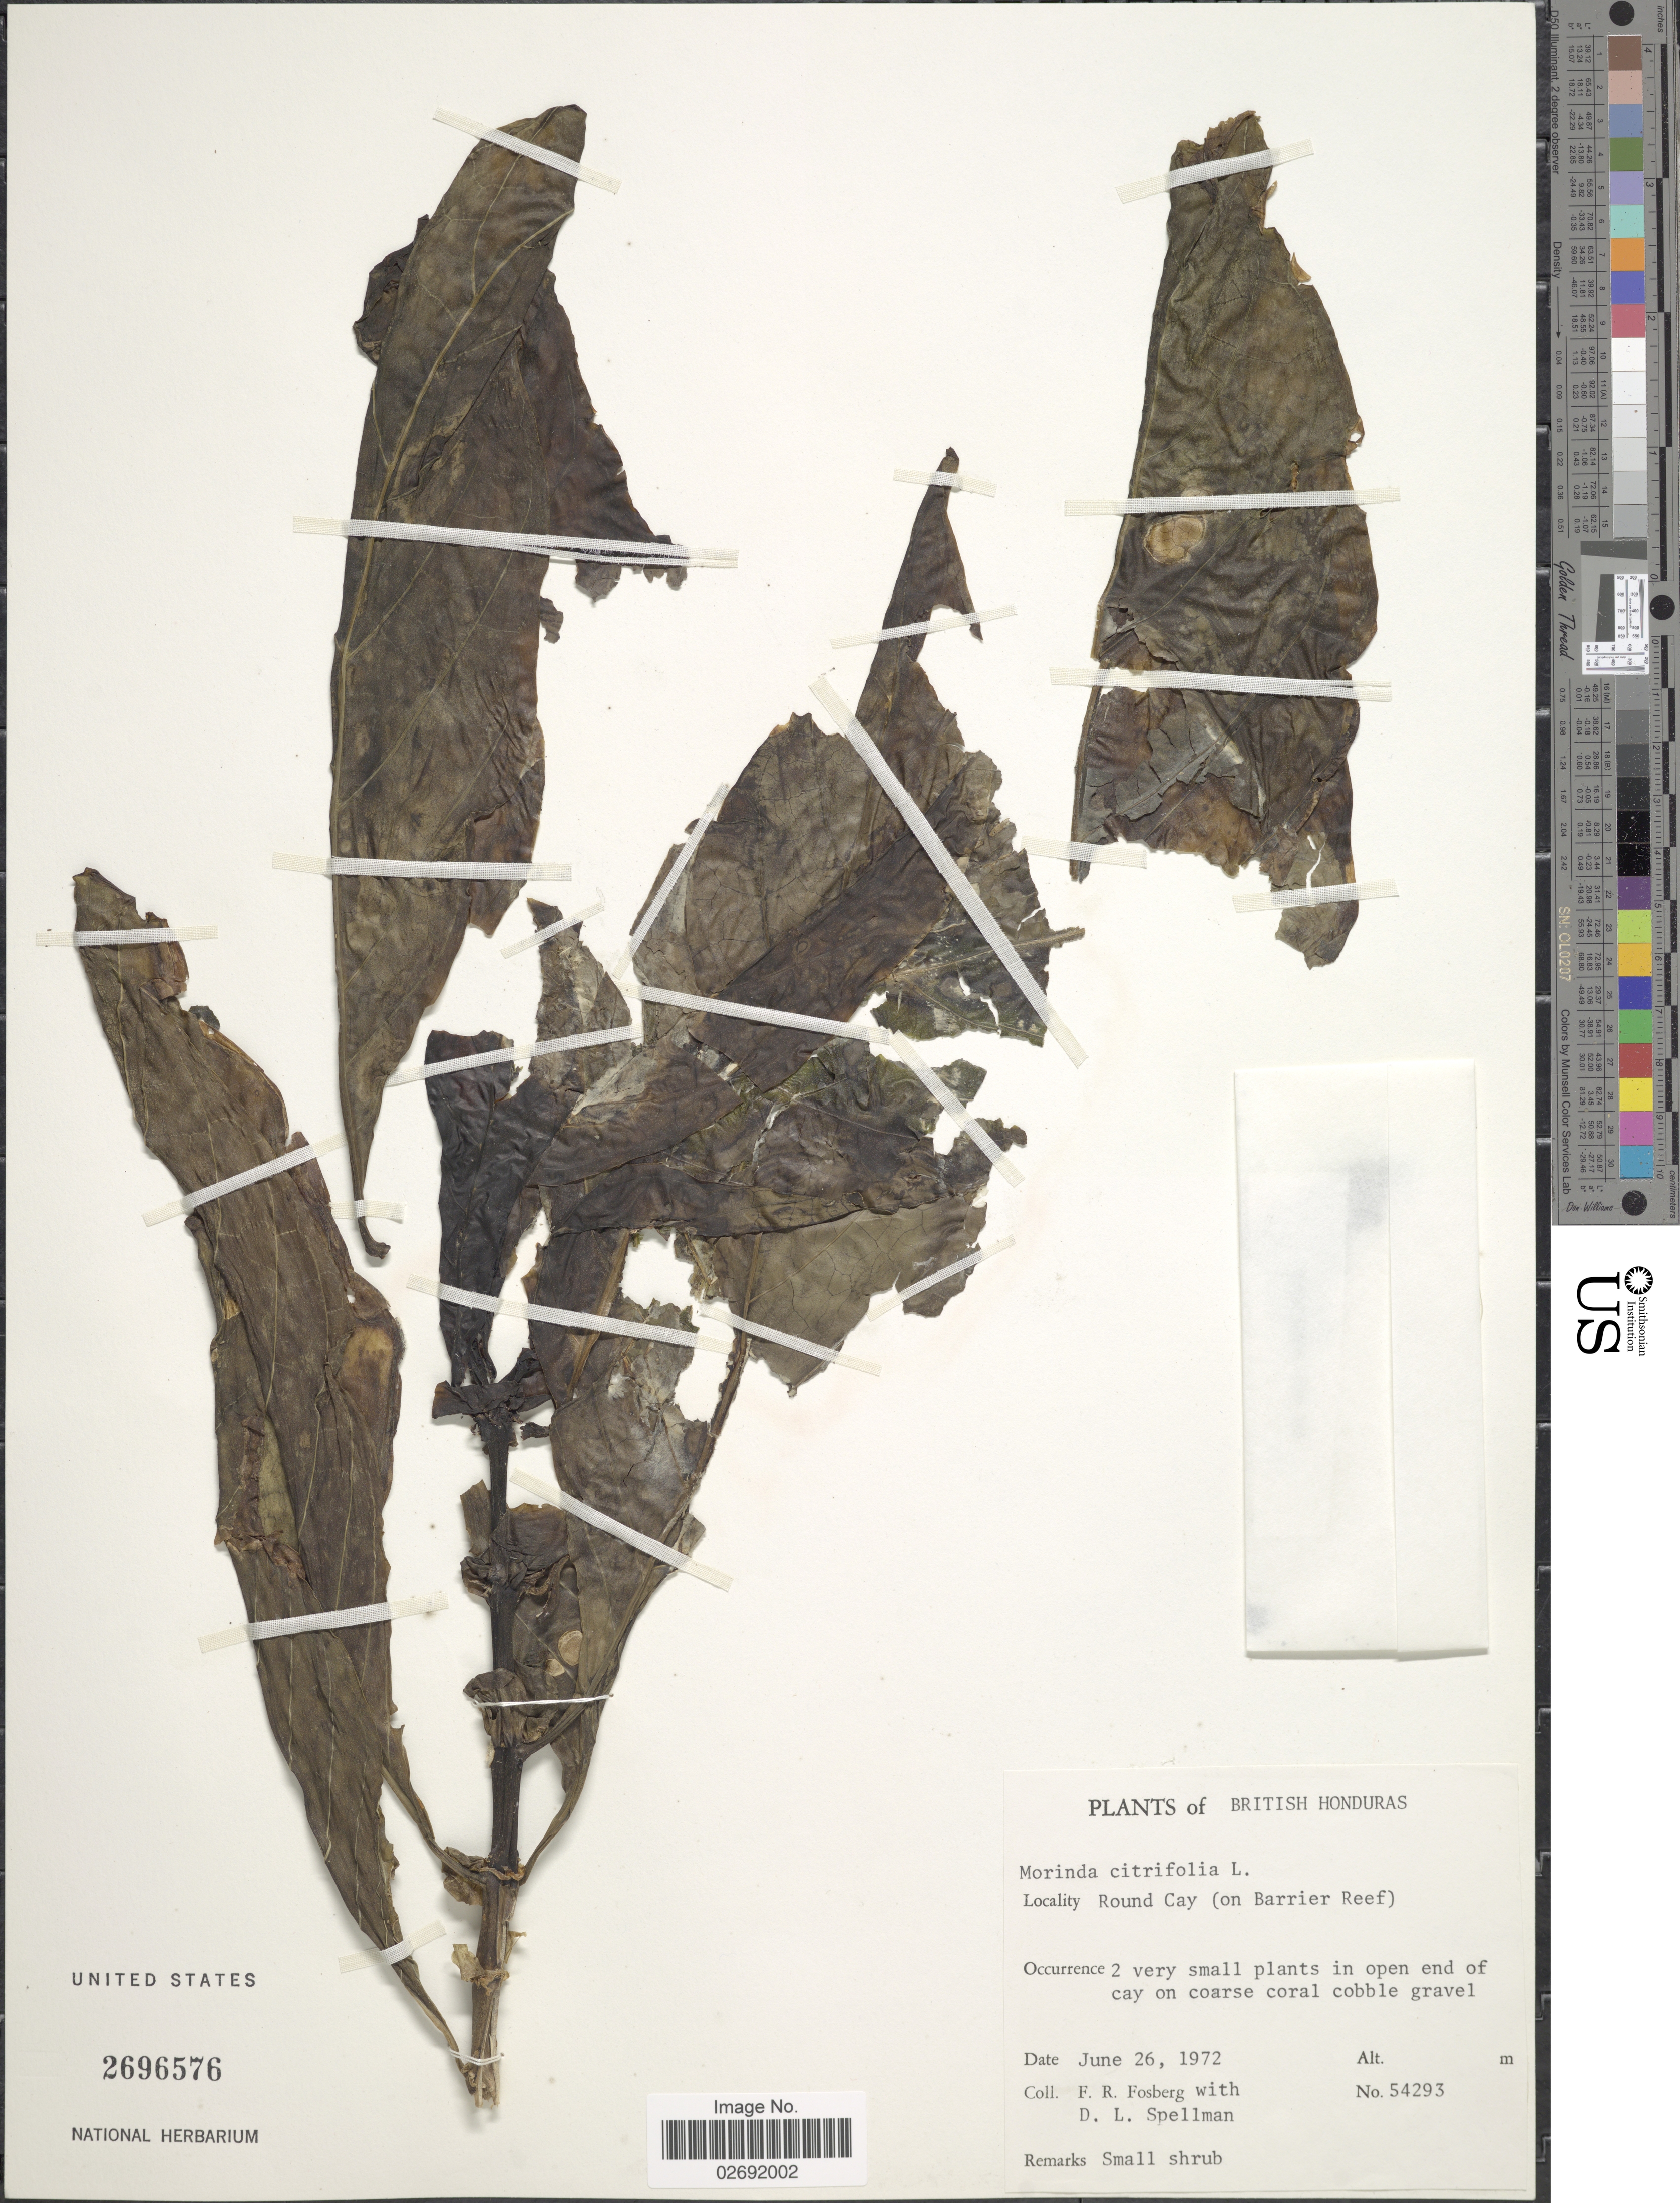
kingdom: Plantae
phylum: Tracheophyta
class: Magnoliopsida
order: Gentianales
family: Rubiaceae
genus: Morinda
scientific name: Morinda citrifolia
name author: L.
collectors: F. R. Fosberg & D. L. Spellman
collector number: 54293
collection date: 1972-06-26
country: Belize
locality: British Honduras, Round Cay (on Barrier Reef)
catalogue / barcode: US 2696576